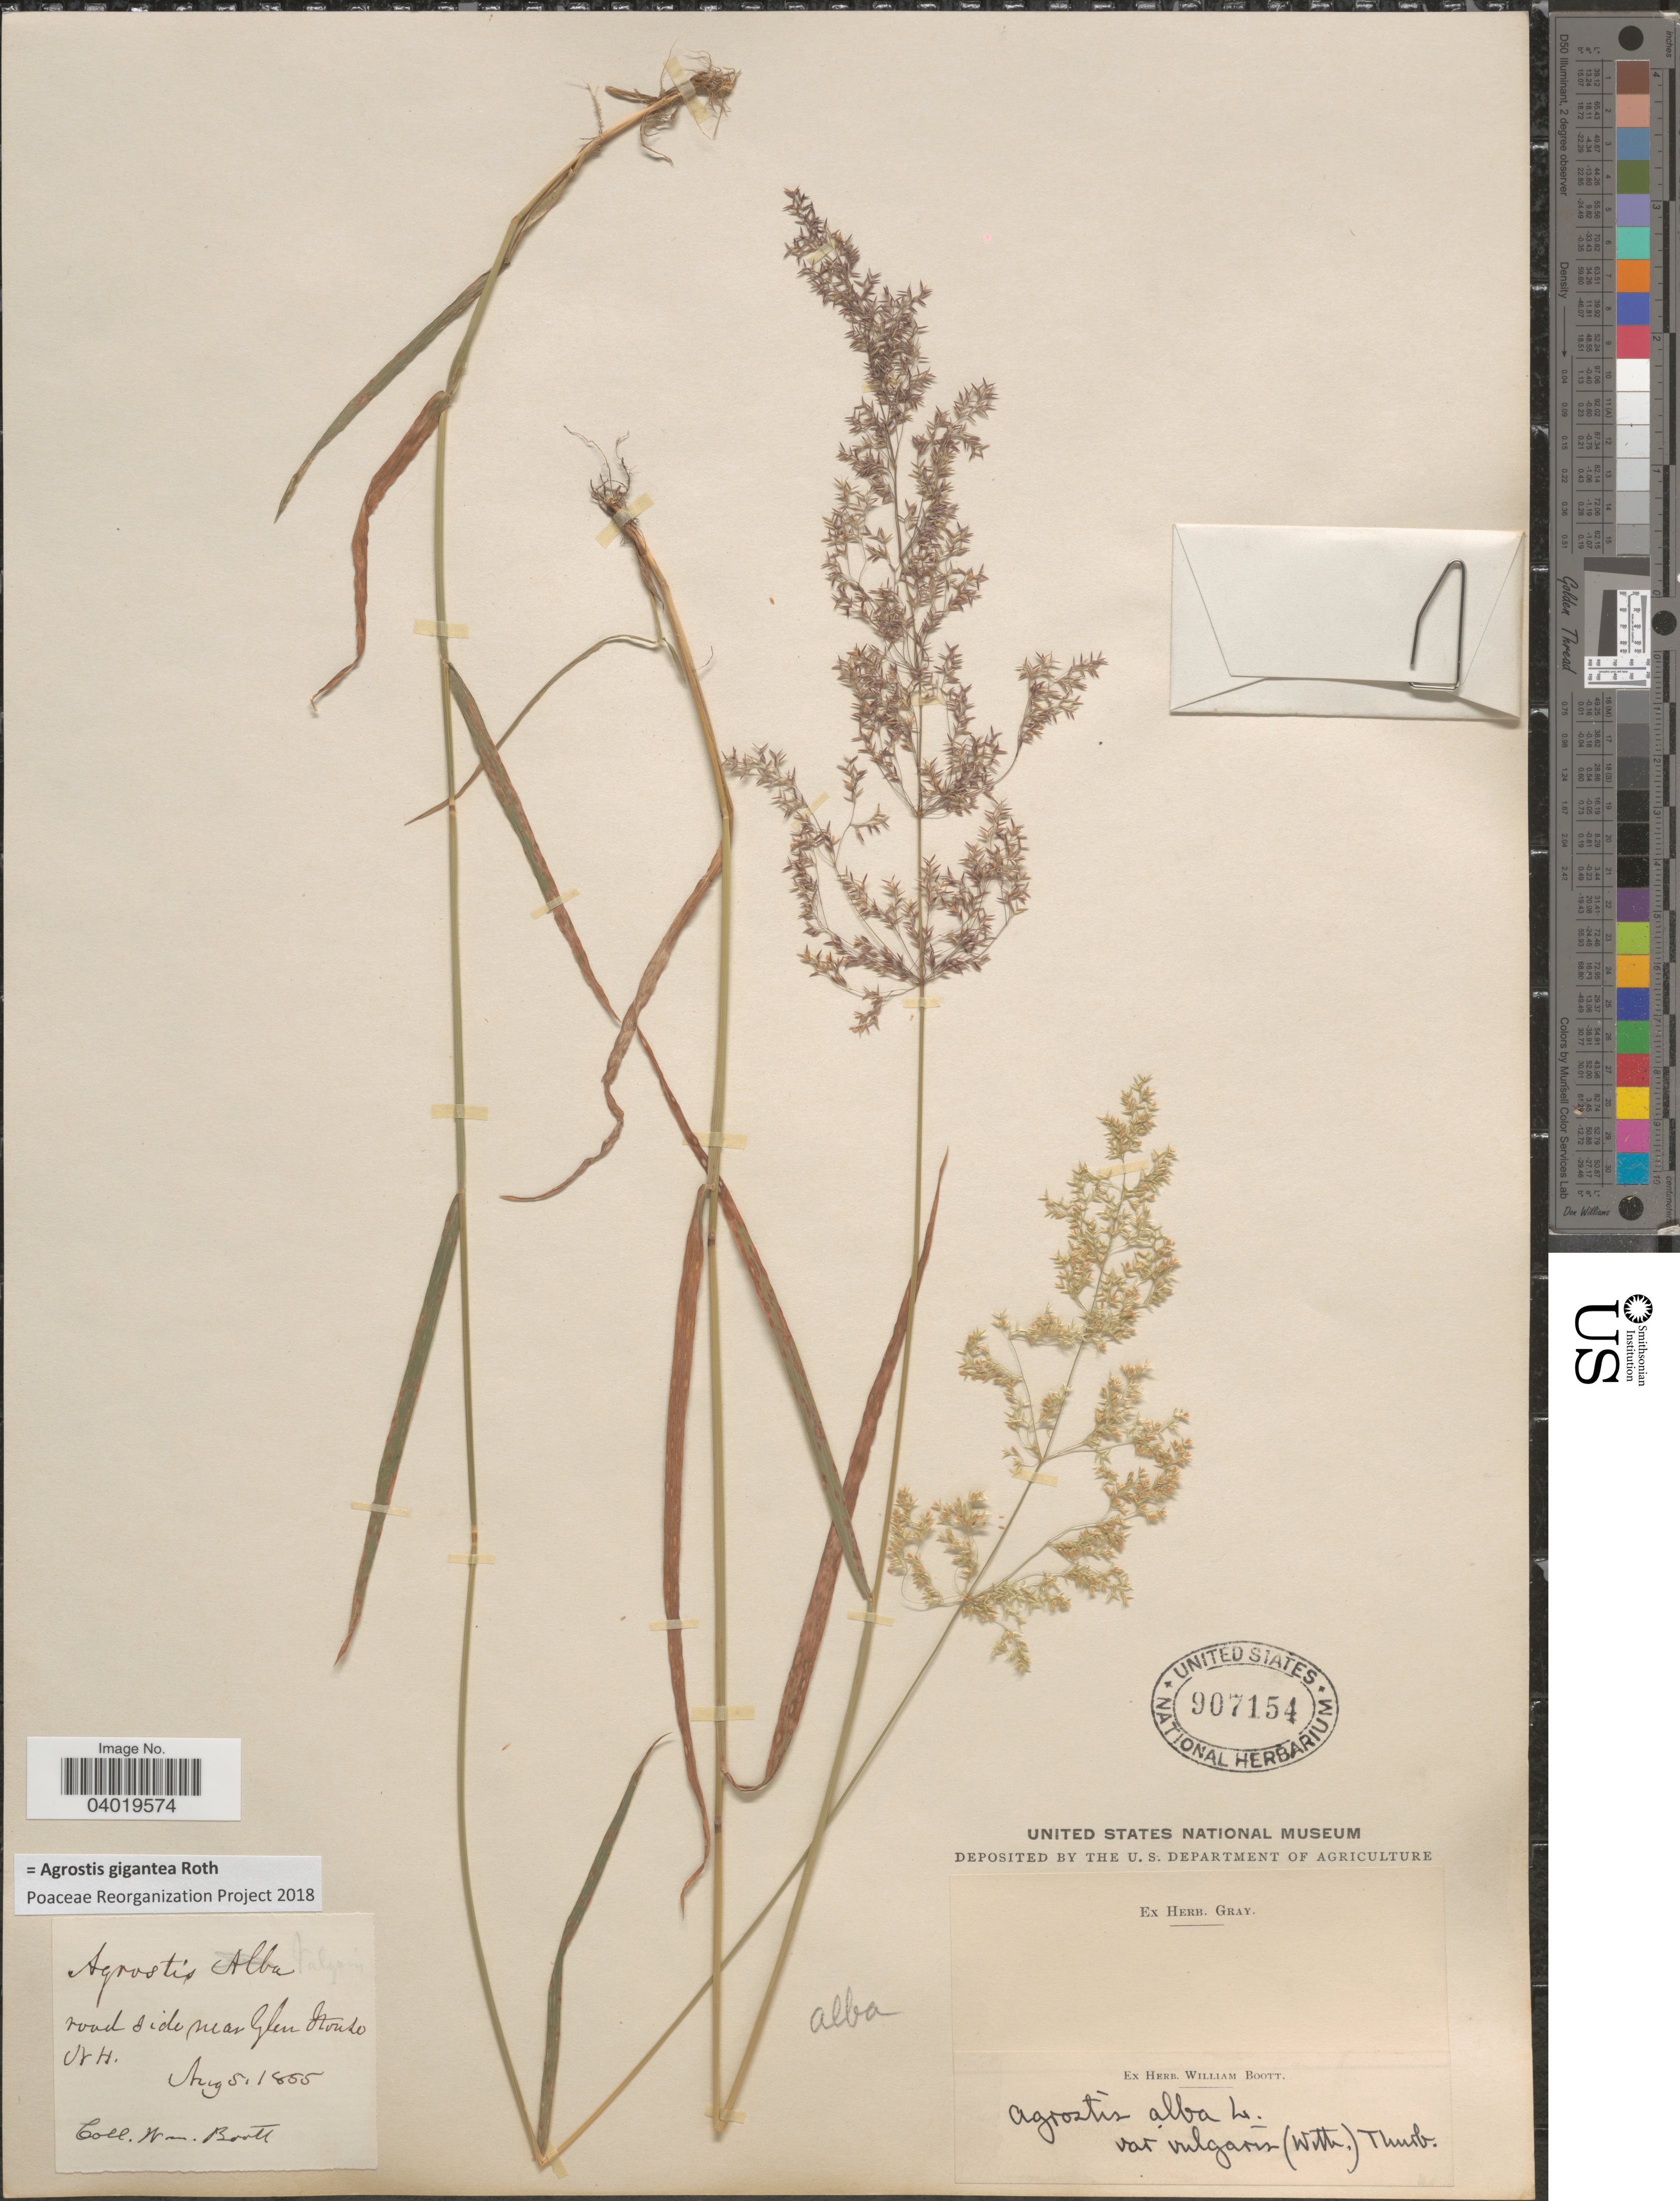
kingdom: Plantae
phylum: Tracheophyta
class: Liliopsida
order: Poales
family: Poaceae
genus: Agrostis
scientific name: Agrostis gigantea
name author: Roth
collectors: W. Boott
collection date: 1855-08-05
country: United States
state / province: New Hampshire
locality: Road side near Glen House.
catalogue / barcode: US 907154